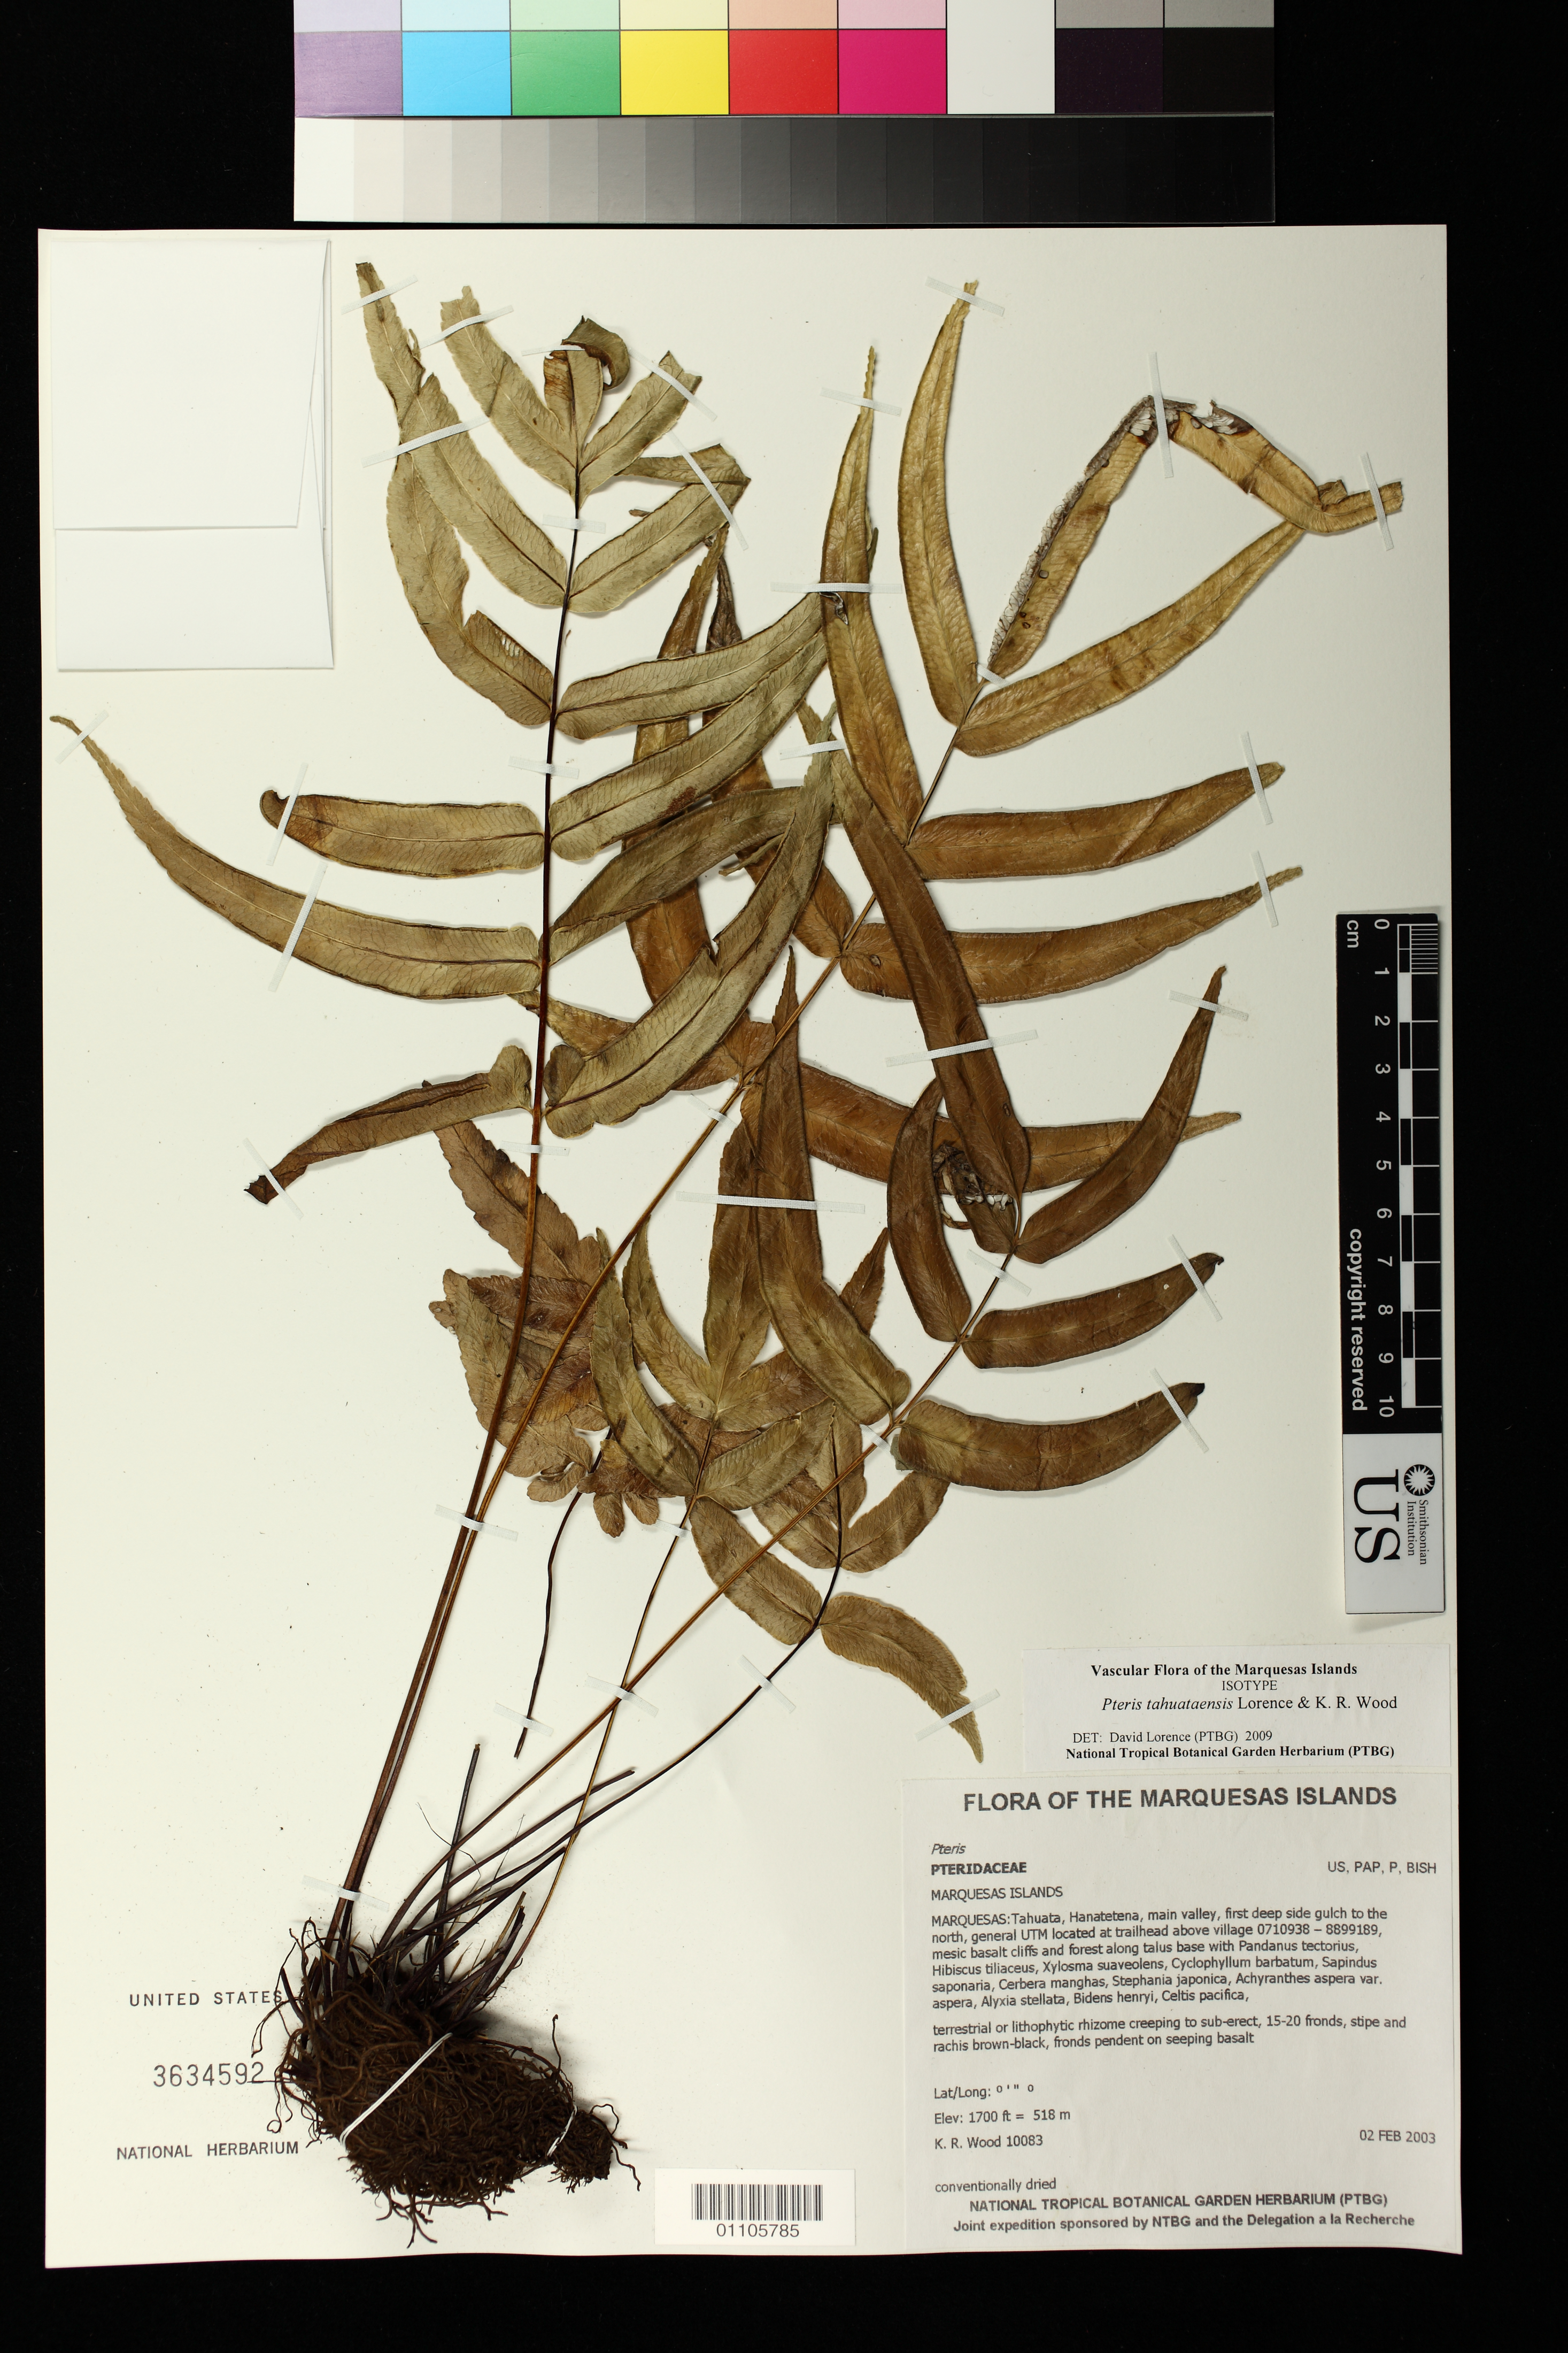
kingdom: Plantae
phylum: Tracheophyta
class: Polypodiopsida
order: Polypodiales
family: Pteridaceae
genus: Pteris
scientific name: Pteris tahuataensis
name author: Lorence & K.R. Wood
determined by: Lorence, David H., (PTBG), National Tropical Botanical Garden (UNITED STATES)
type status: Isotype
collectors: K. R. Wood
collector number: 10083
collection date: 2003-02-02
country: French Polynesia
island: Tahuata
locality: Hanatetena, main valley, first deep side gulch to the north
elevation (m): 518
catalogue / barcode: US 3634592